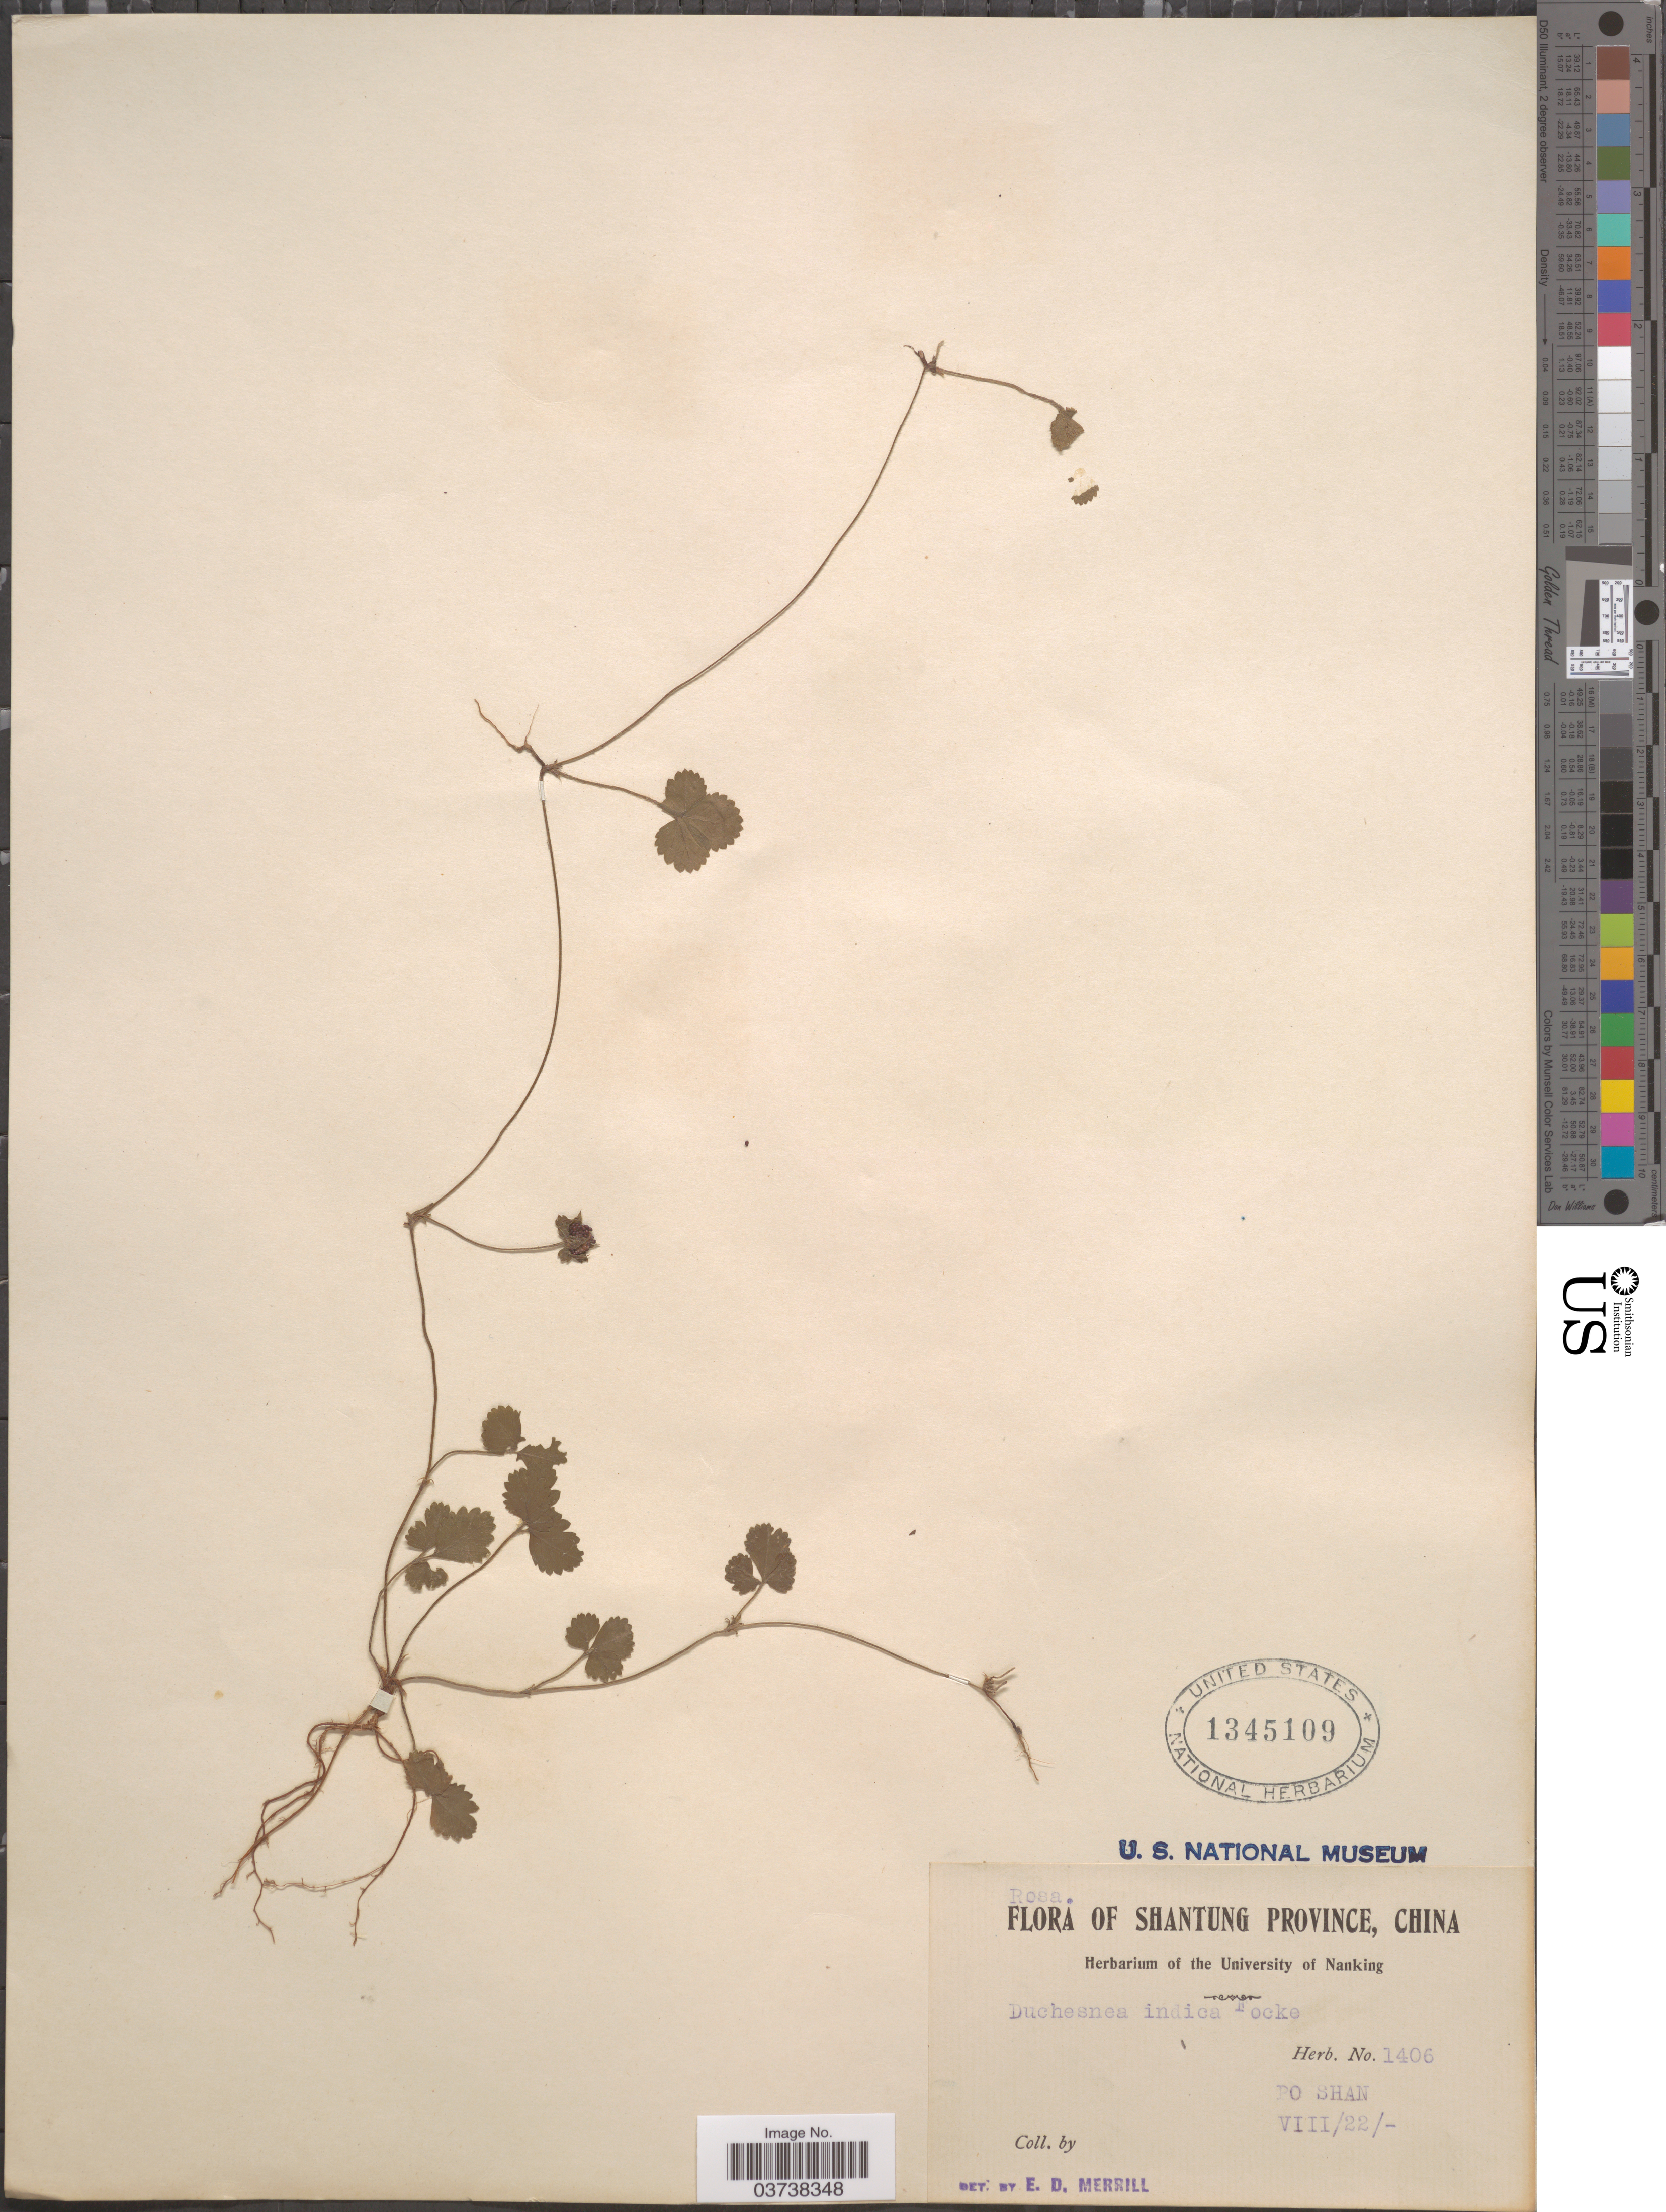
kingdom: Plantae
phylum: Tracheophyta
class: Magnoliopsida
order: Rosales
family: Rosaceae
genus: Potentilla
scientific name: Potentilla indica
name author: (Andrews) Th. Wolf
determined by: Strong, Mark T., (BOT), Smithsonian Institution - National Museum of Natural History (UNITED STATES)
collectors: ex herb. University of Nanking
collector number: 1406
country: China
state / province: Shandong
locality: Shantung Province. Po Shan.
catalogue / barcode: US 1345109